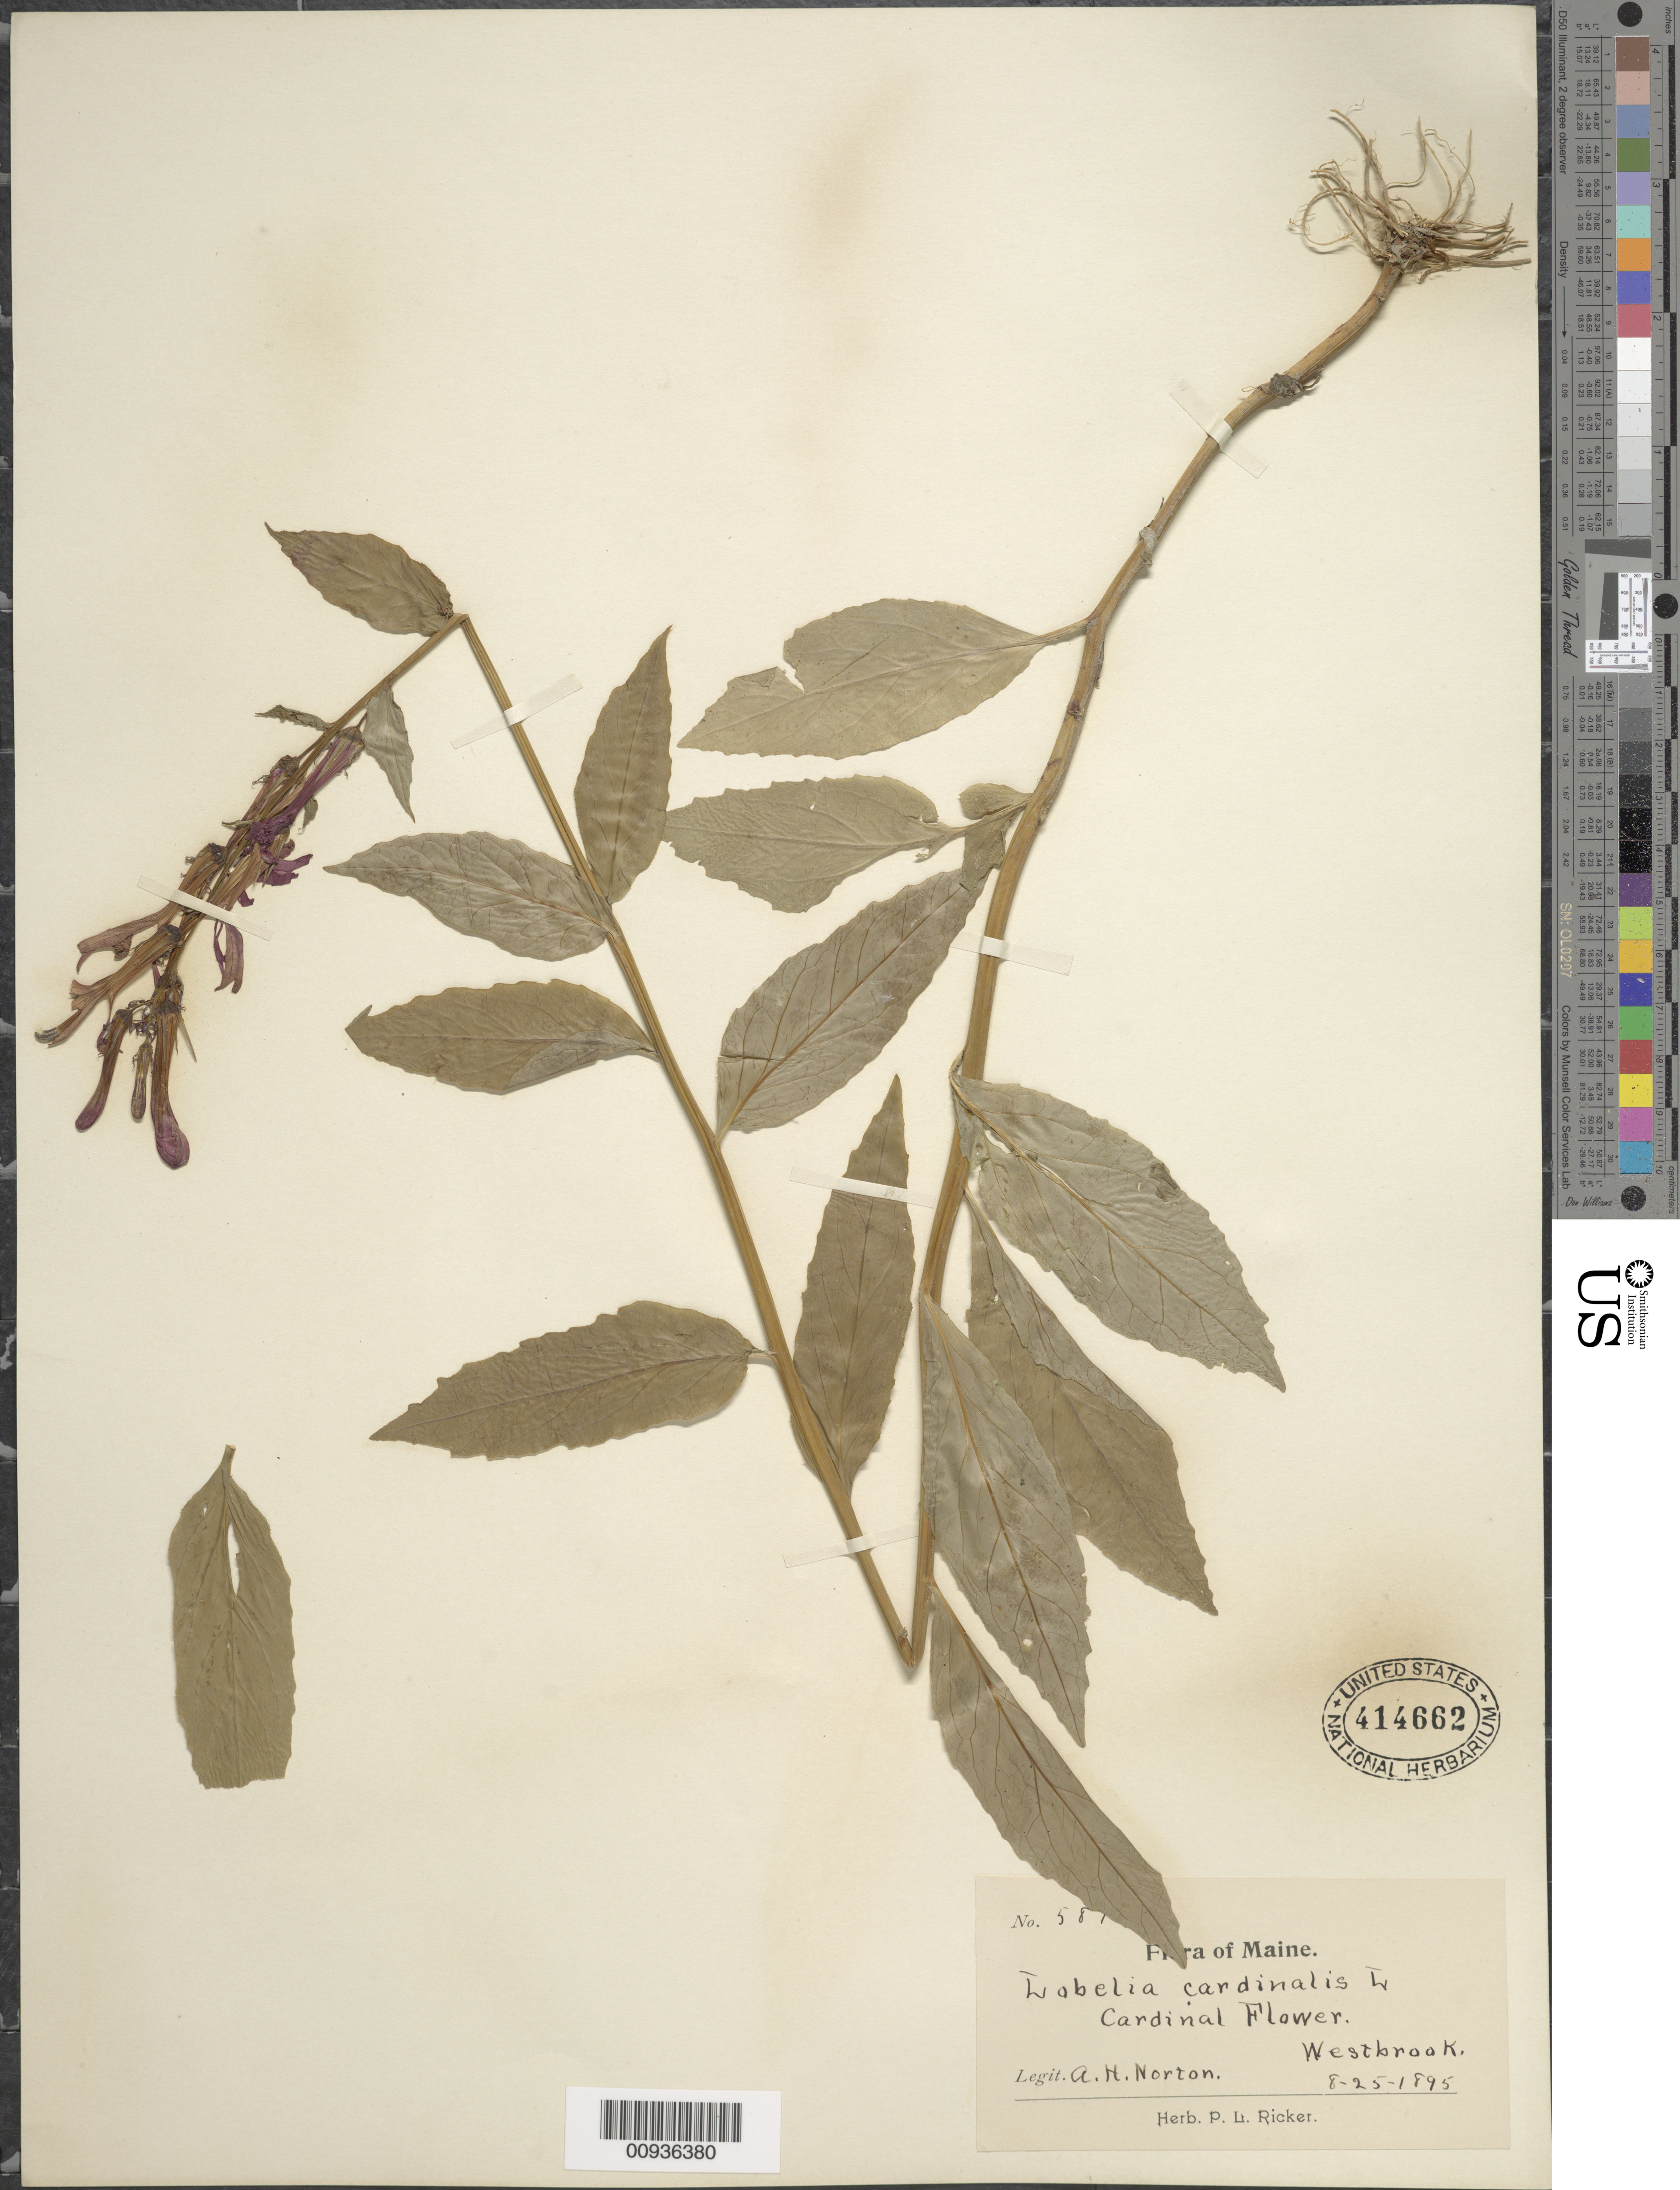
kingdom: Plantae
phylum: Tracheophyta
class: Magnoliopsida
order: Asterales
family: Campanulaceae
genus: Lobelia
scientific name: Lobelia cardinalis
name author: L.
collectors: J. Norton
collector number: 587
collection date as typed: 25 Aug 1895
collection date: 1895-08-25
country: United States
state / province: Kansas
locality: Westbrook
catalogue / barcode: US 414662